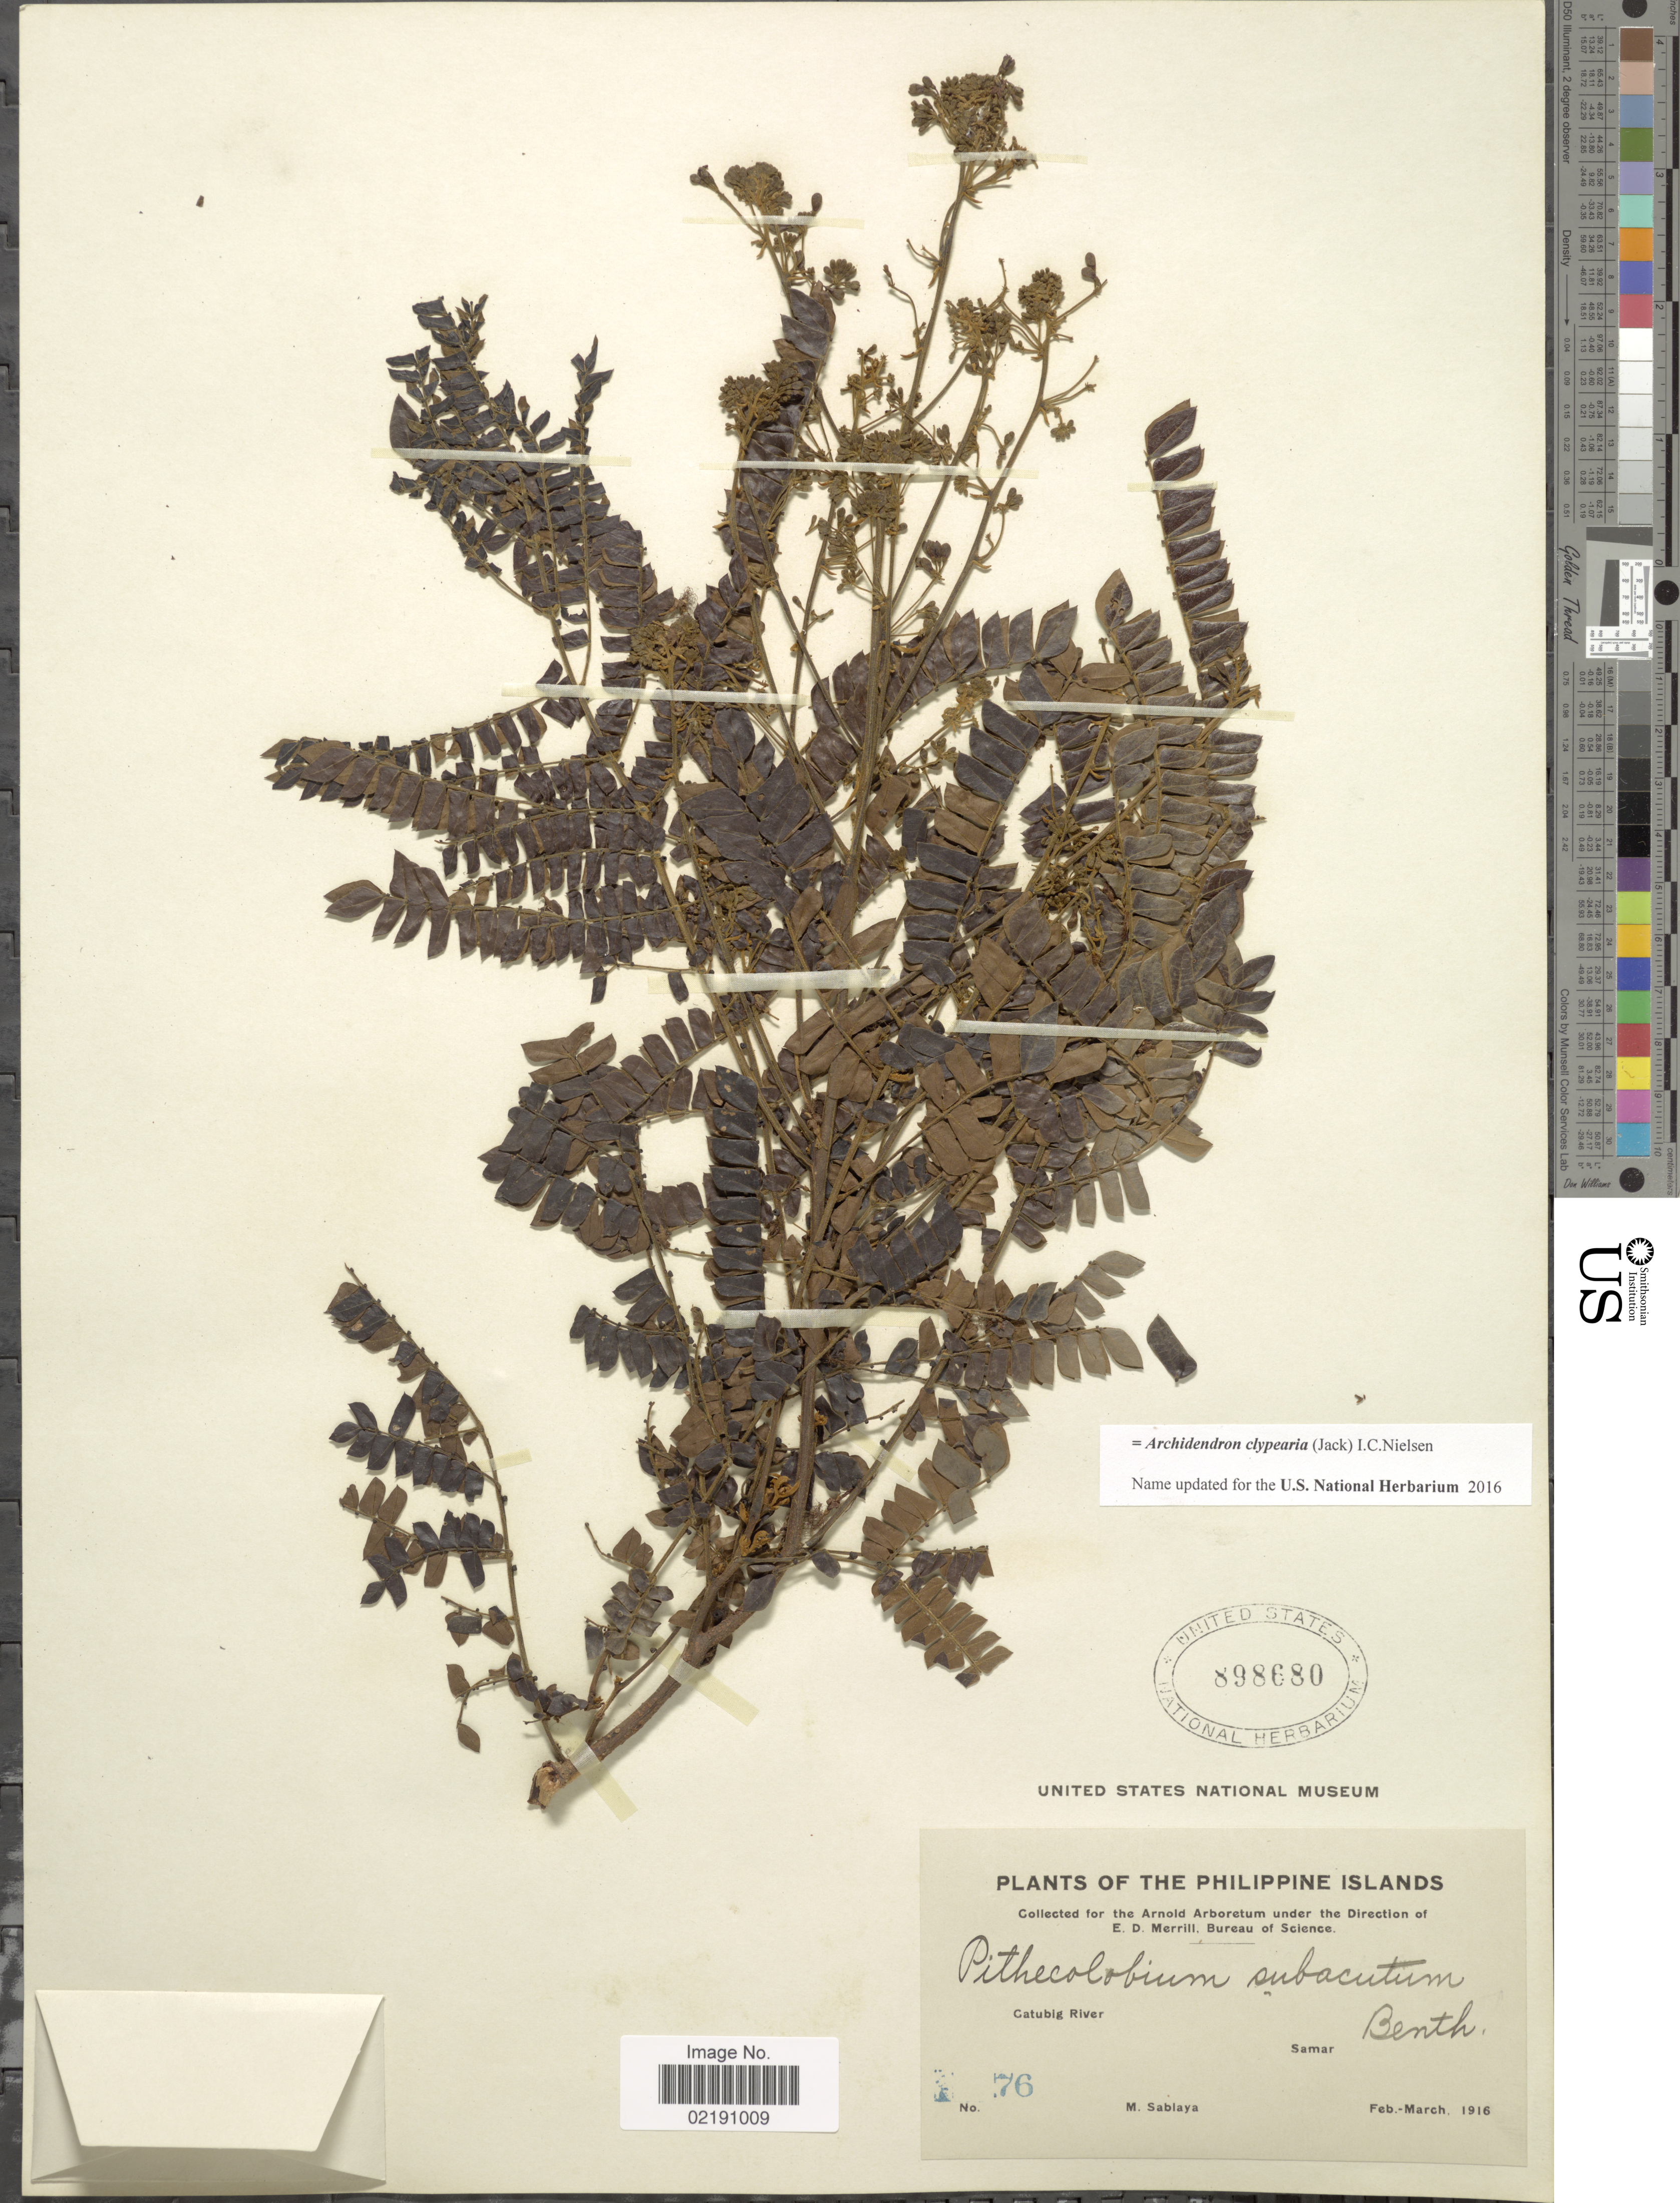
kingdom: Plantae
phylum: Tracheophyta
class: Magnoliopsida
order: Fabales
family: Fabaceae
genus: Archidendron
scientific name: Archidendron clypearia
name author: (Jack) I.C. Nielsen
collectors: M. Sablaya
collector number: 76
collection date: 1916-02/1916-03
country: Philippines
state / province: Eastern Visayas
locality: Philippine Islands. Catubig River. Samar.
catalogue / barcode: US 898680